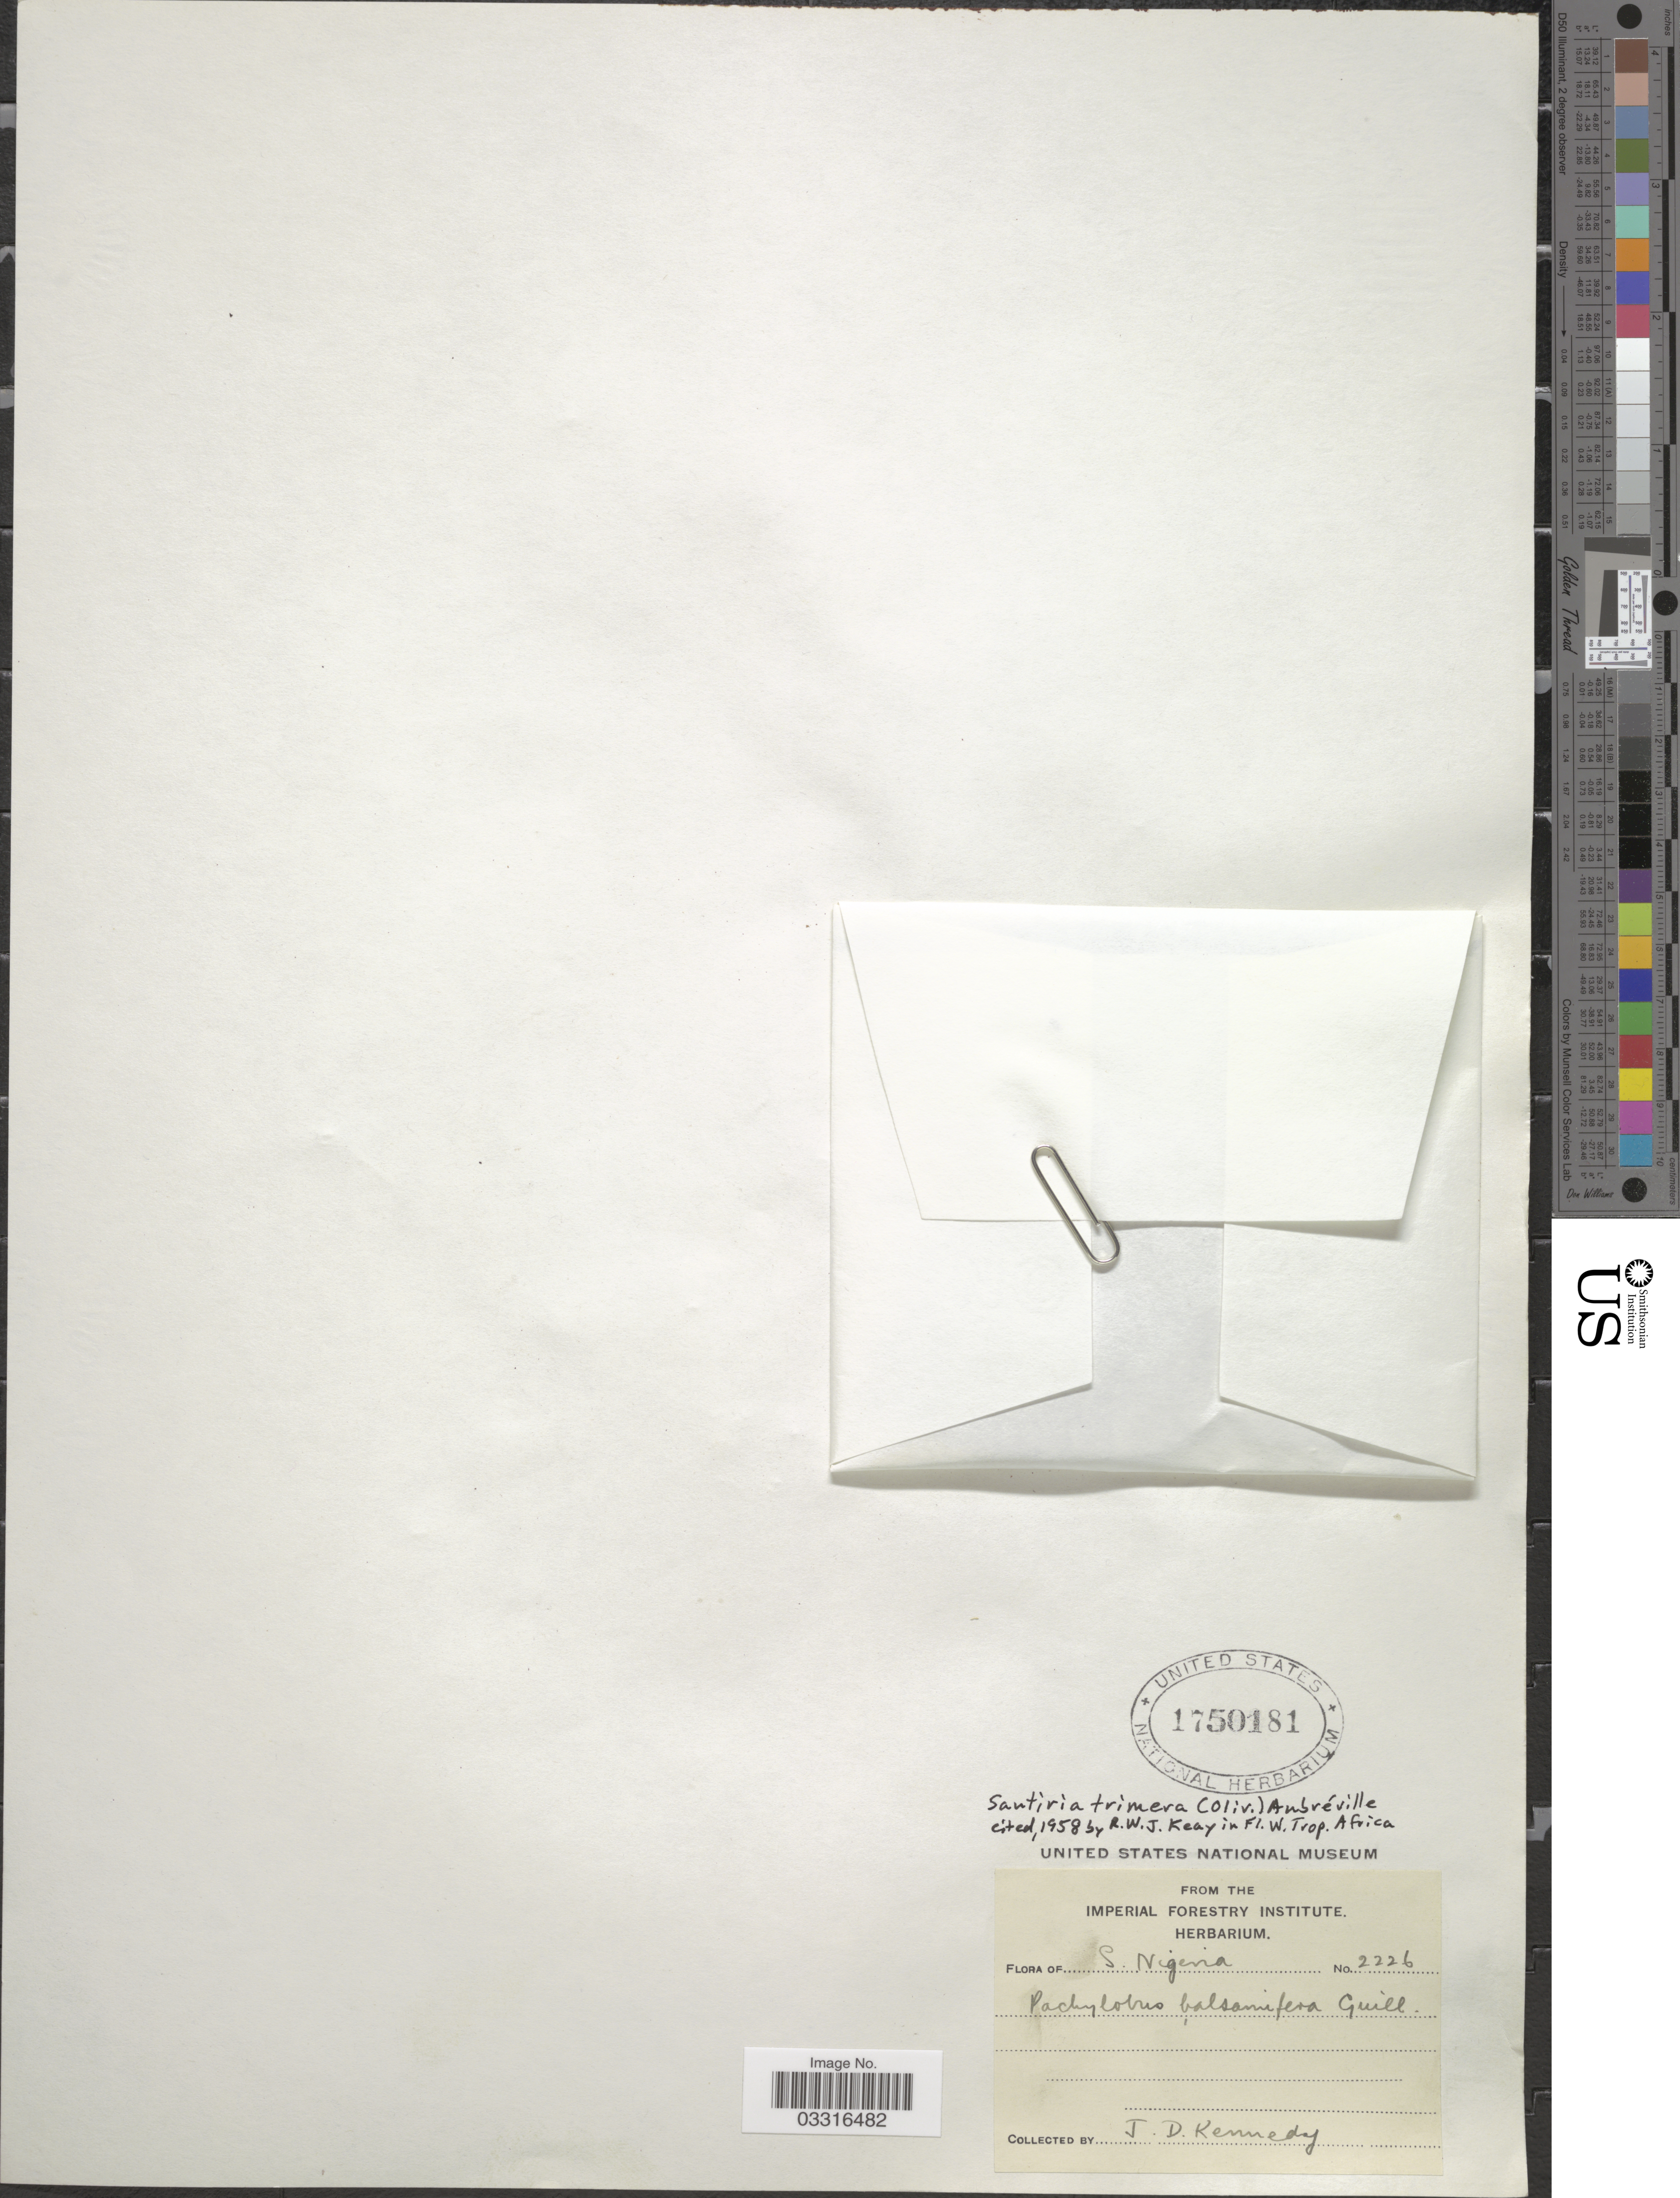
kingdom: Plantae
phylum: Tracheophyta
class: Magnoliopsida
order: Sapindales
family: Burseraceae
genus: Santiria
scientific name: Santiria trimera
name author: (Oliv.) Aubrév.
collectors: J. D. Kennedy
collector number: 2226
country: Nigeria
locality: S. Nigeria.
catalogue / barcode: US 1750181